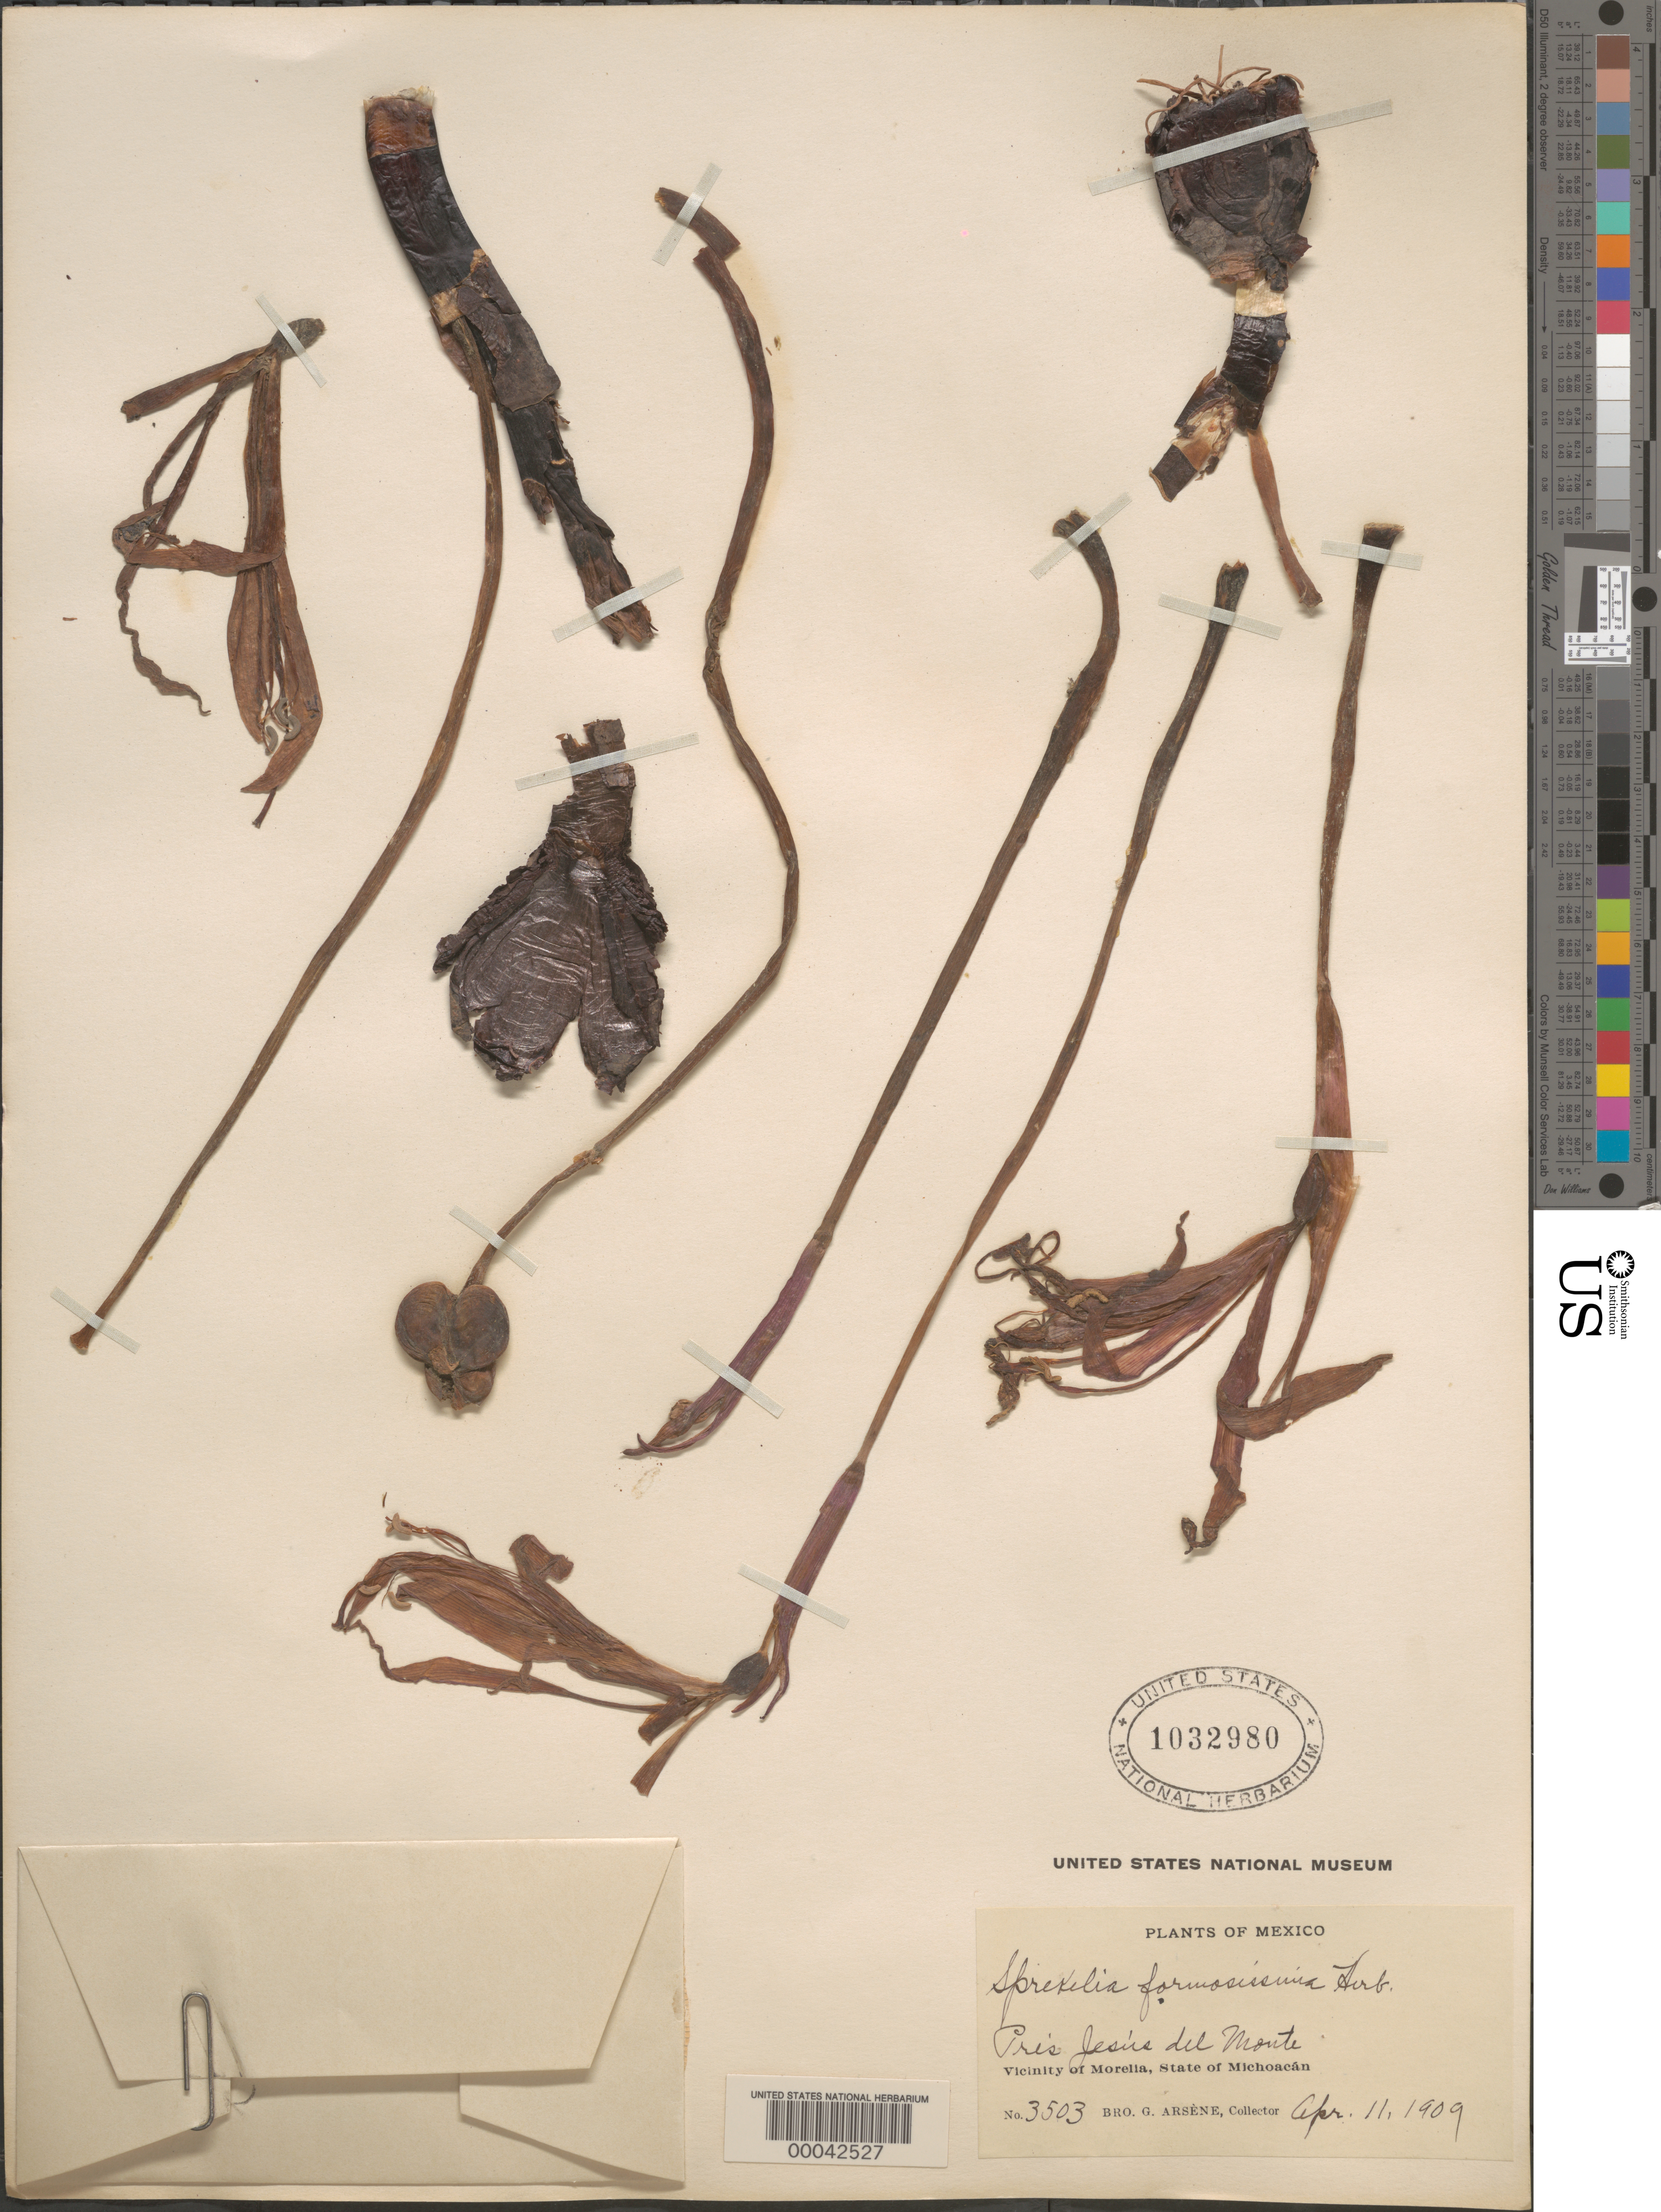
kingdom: Plantae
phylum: Tracheophyta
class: Liliopsida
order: Asparagales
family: Amaryllidaceae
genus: Sprekelia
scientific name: Sprekelia formosissima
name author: (L.) Herb.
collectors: Bro. G. Arsène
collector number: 3503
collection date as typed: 11 Apr 1909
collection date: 1909-04-11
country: Mexico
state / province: Michoacán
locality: Pres jesus de monte; vicinity of morella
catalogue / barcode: US 1032980